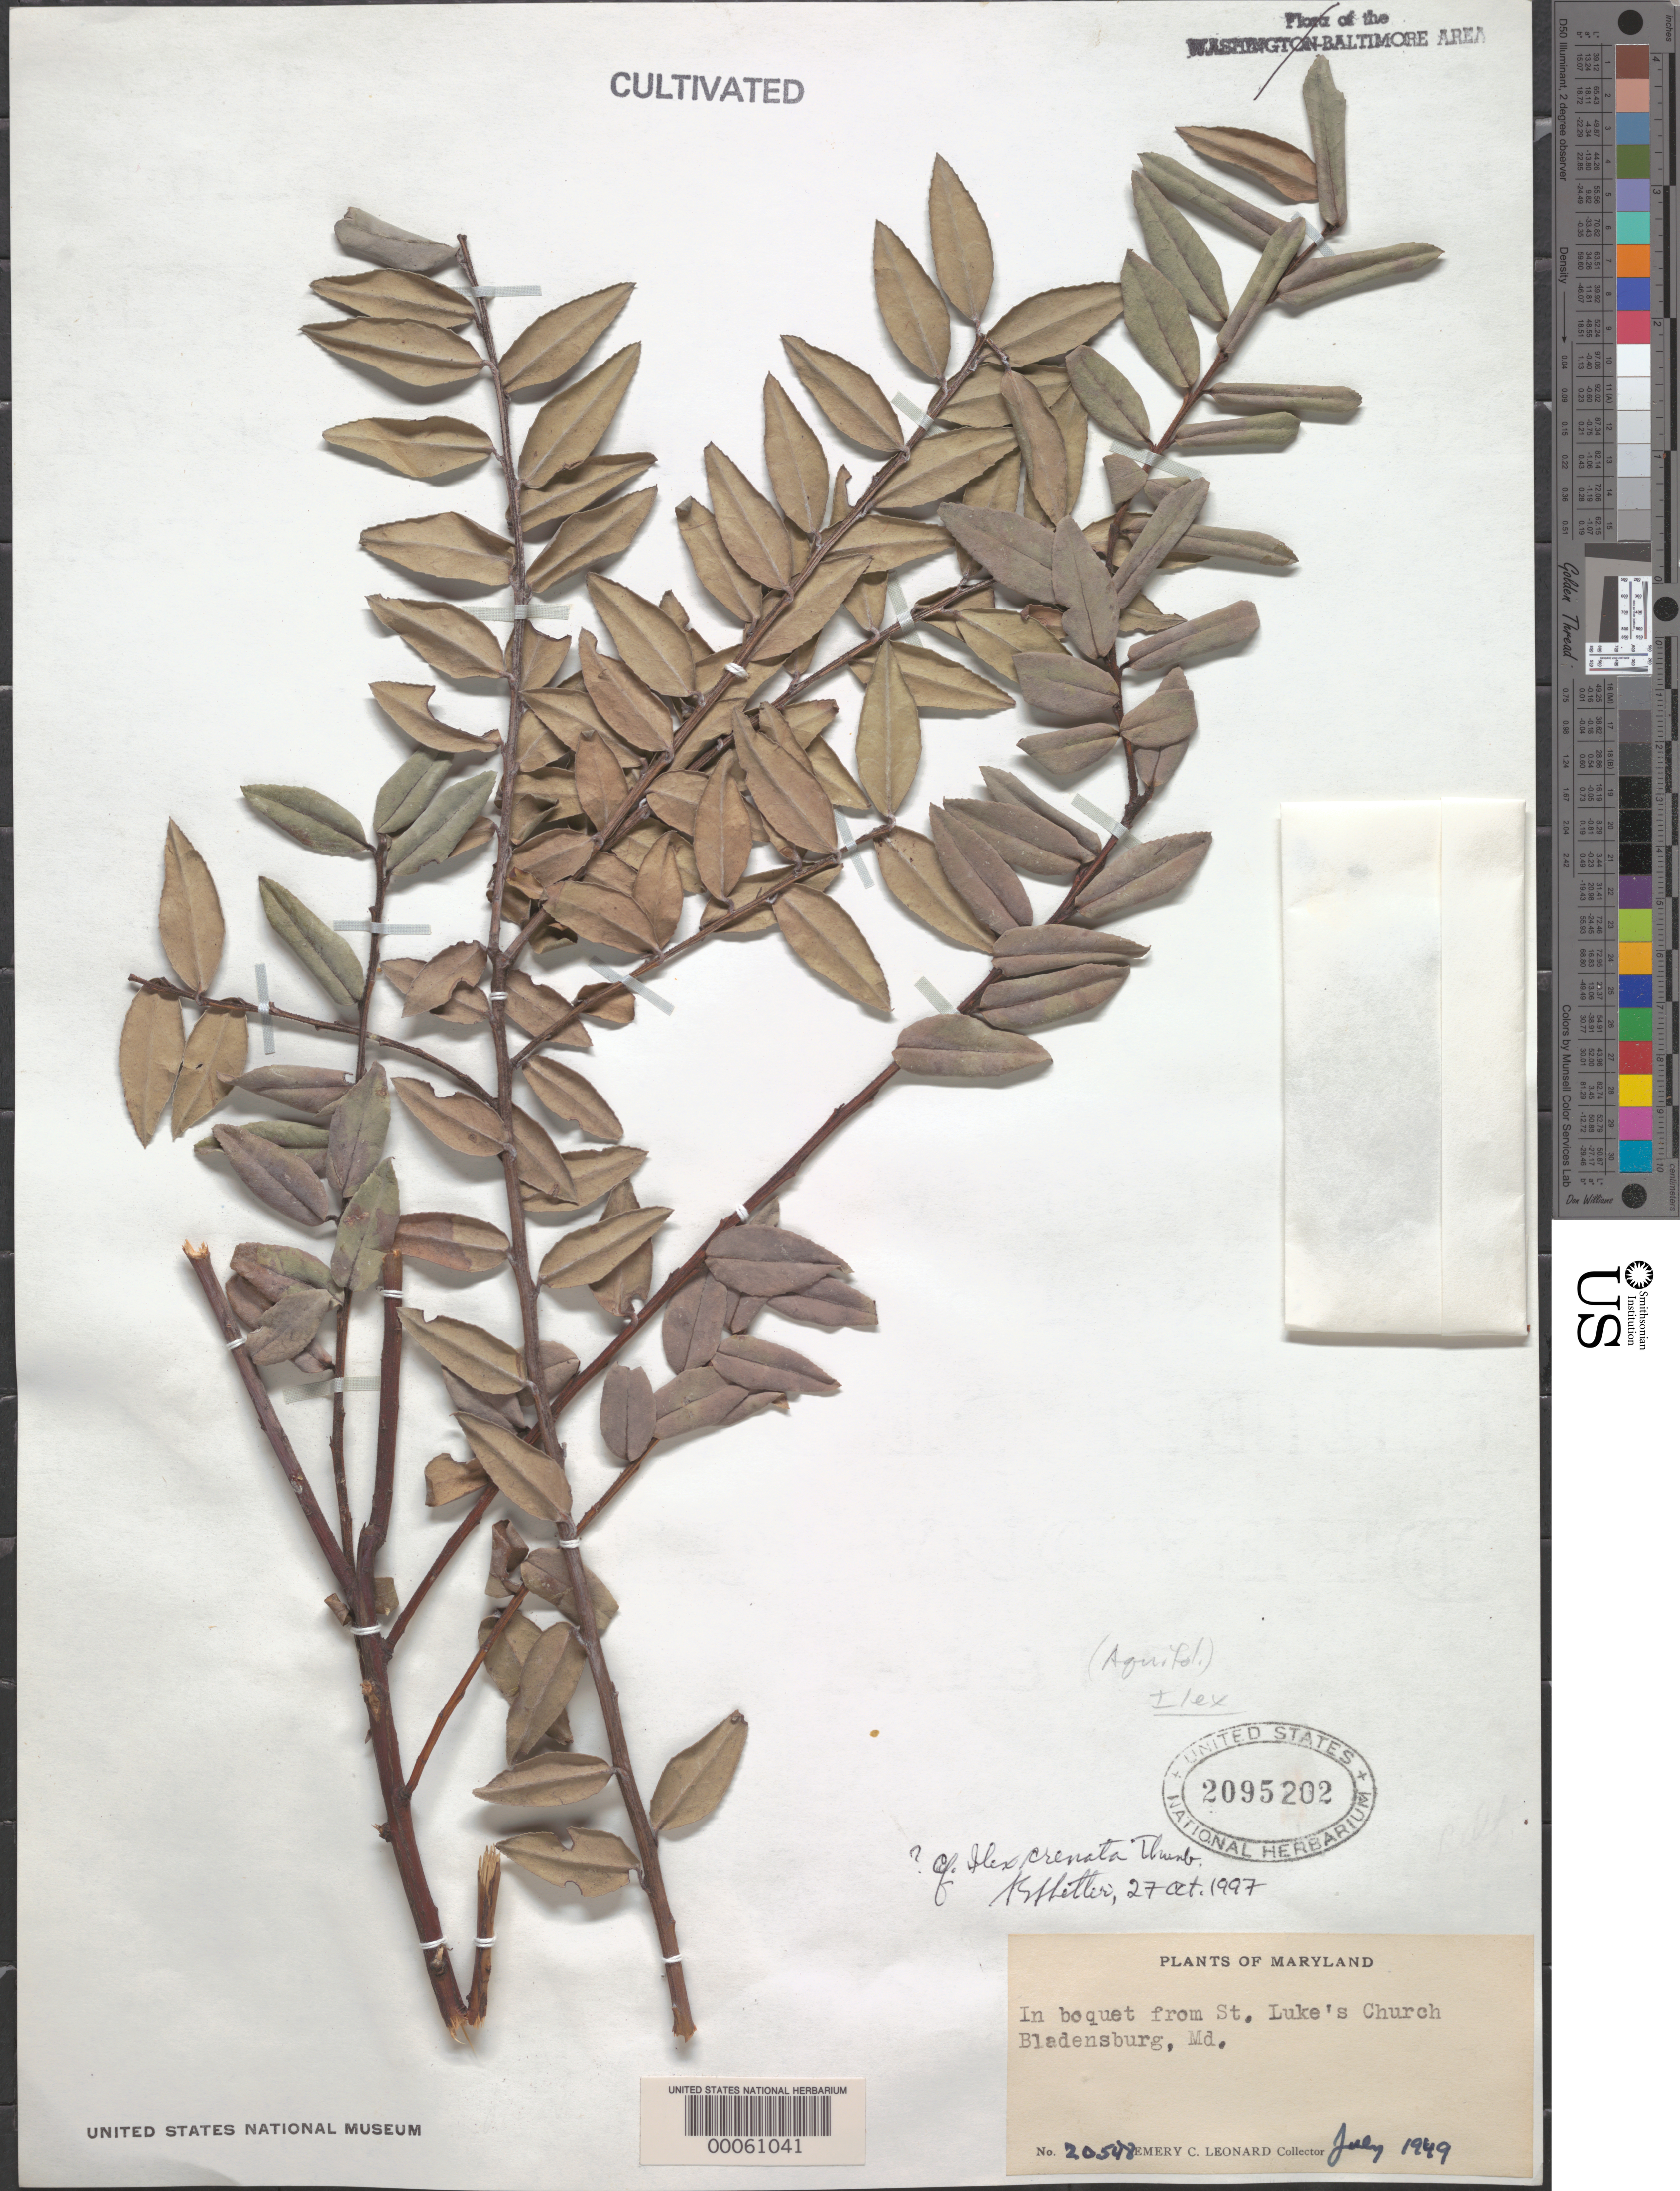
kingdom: Plantae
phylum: Tracheophyta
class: Magnoliopsida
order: Aquifoliales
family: Aquifoliaceae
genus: Ilex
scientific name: Ilex crenata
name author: Thunb.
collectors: E. C. Leonard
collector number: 20548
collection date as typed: Jul 1949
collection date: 1949-07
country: United States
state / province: Maryland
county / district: Prince George's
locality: Bladensburg, St. Lukes Church in a bouquet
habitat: In a boquet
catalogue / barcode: US 2095202